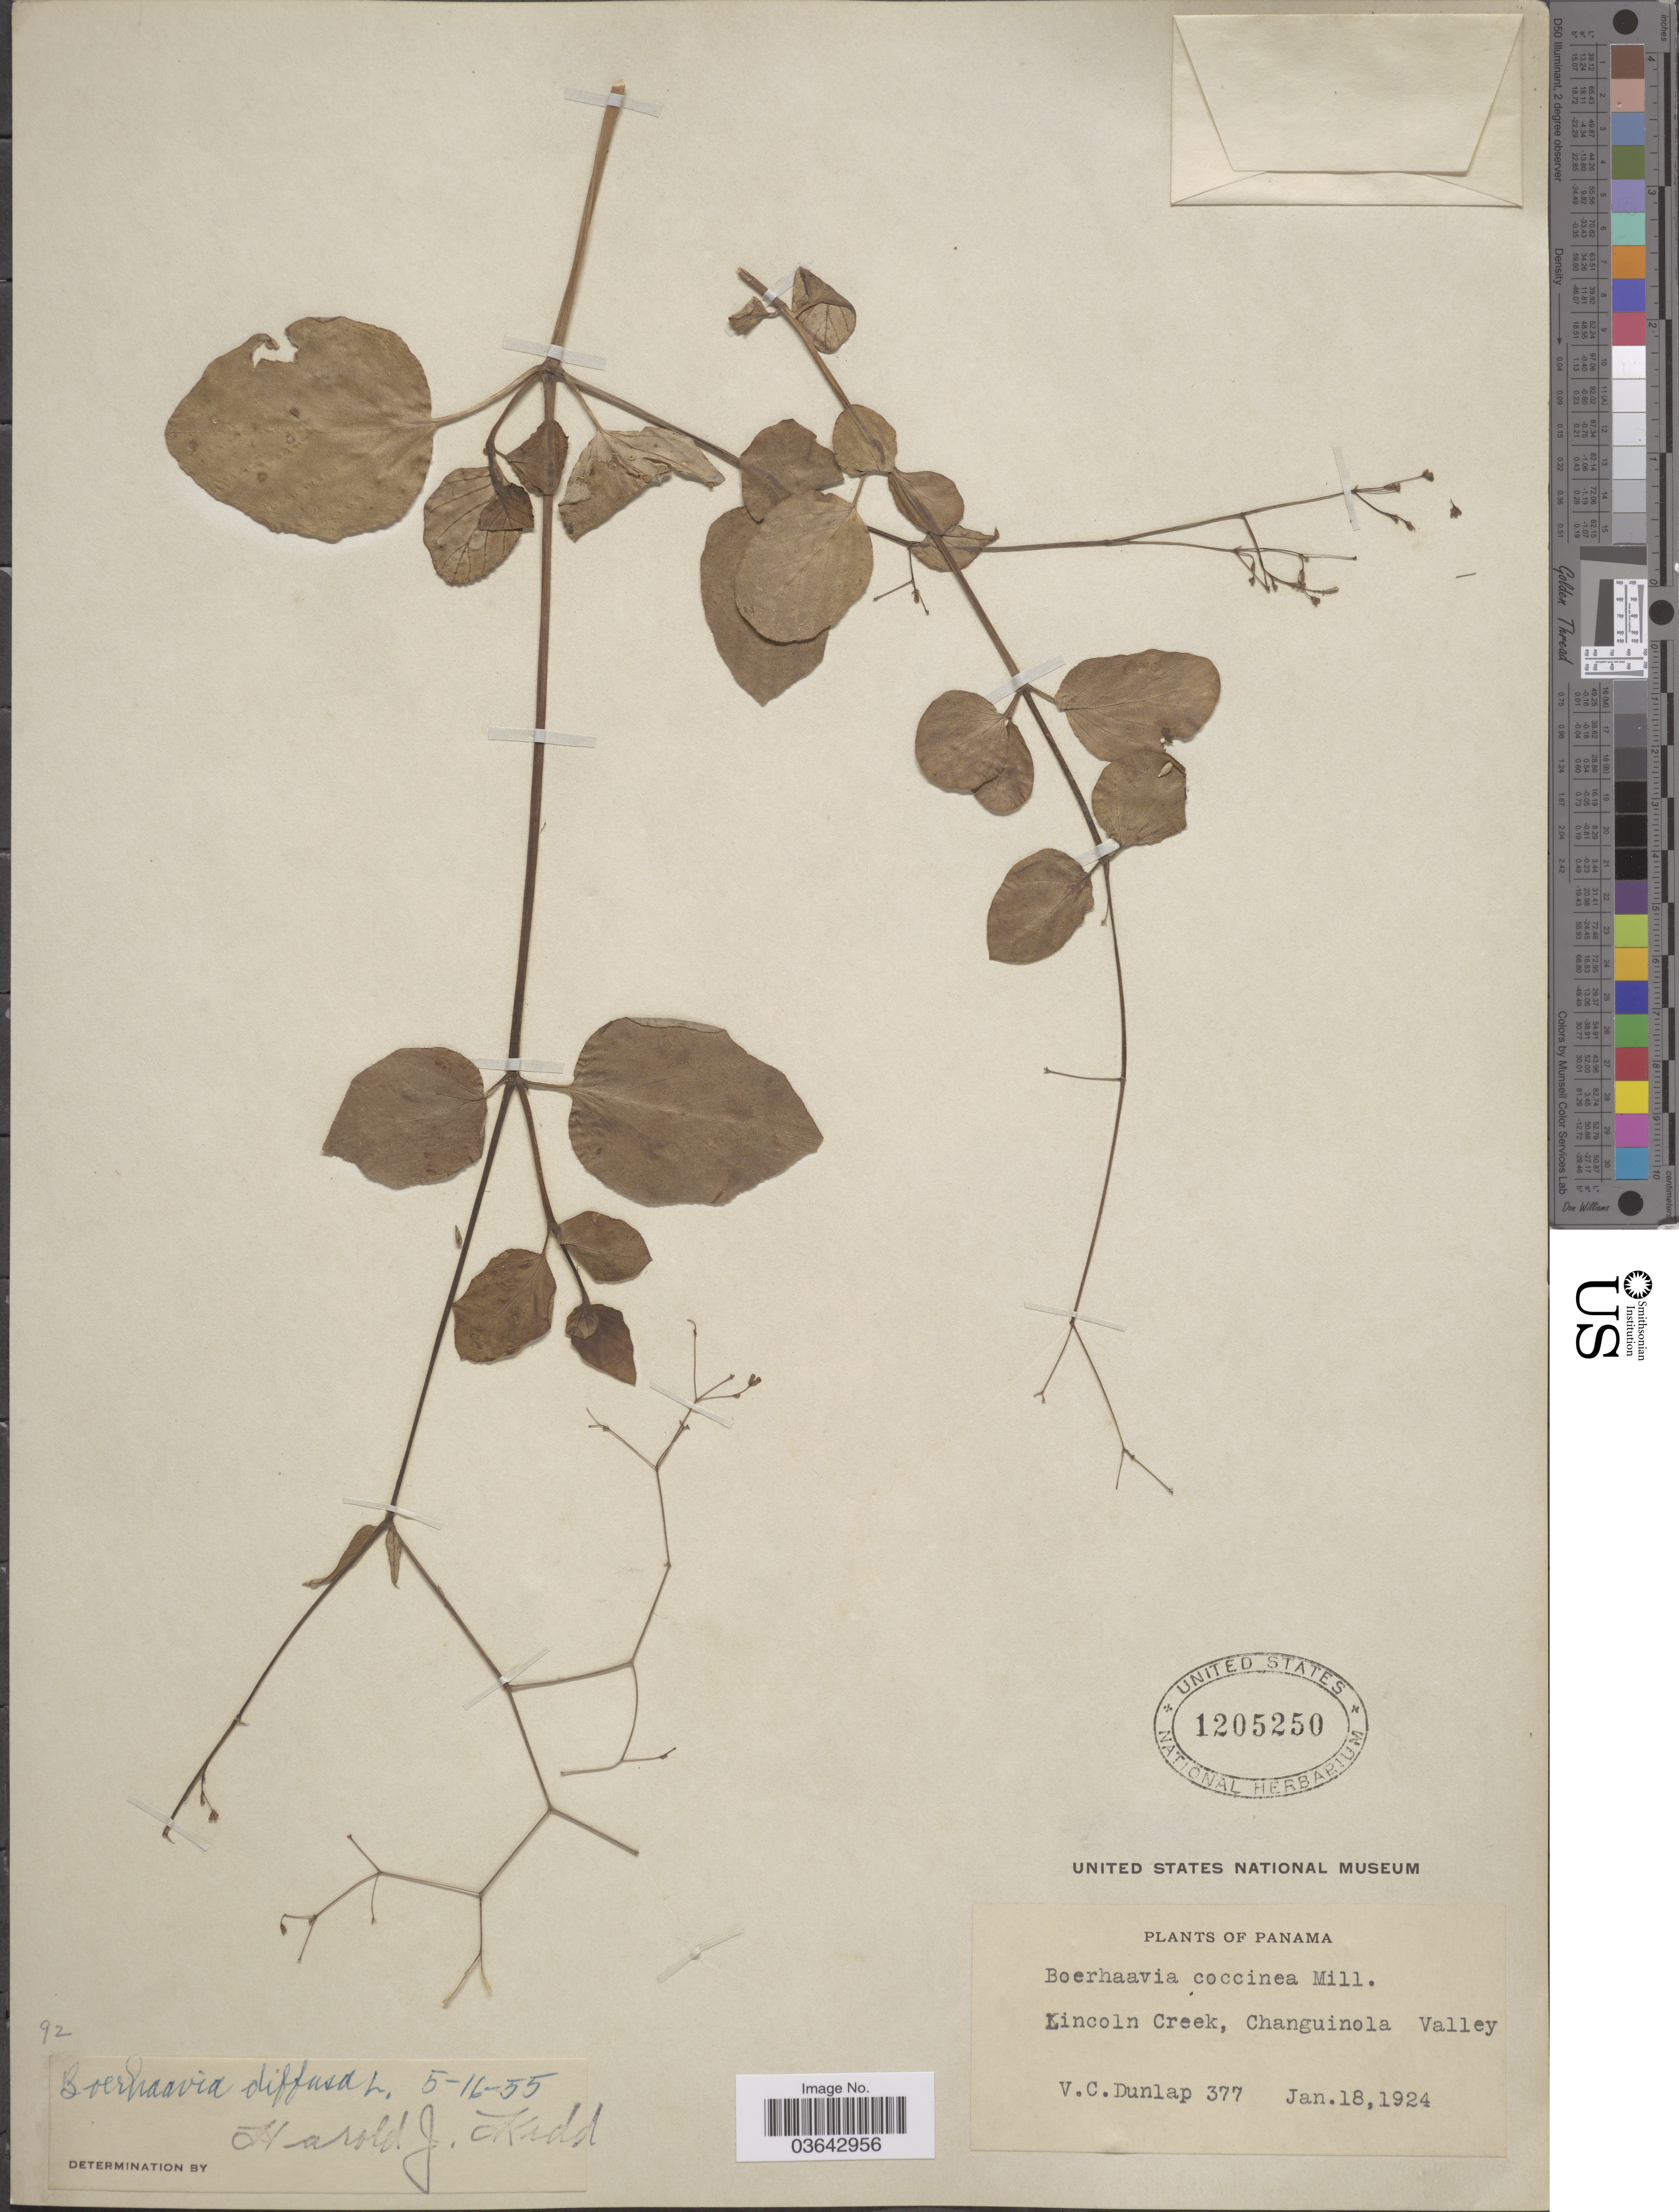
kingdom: Plantae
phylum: Tracheophyta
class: Magnoliopsida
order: Caryophyllales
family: Nyctaginaceae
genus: Boerhavia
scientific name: Boerhavia diffusa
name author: L.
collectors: V. C. Dunlap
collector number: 377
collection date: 1924-01-18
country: Panama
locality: Lincoln Creek, Changuinola Valley.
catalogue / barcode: US 1205250